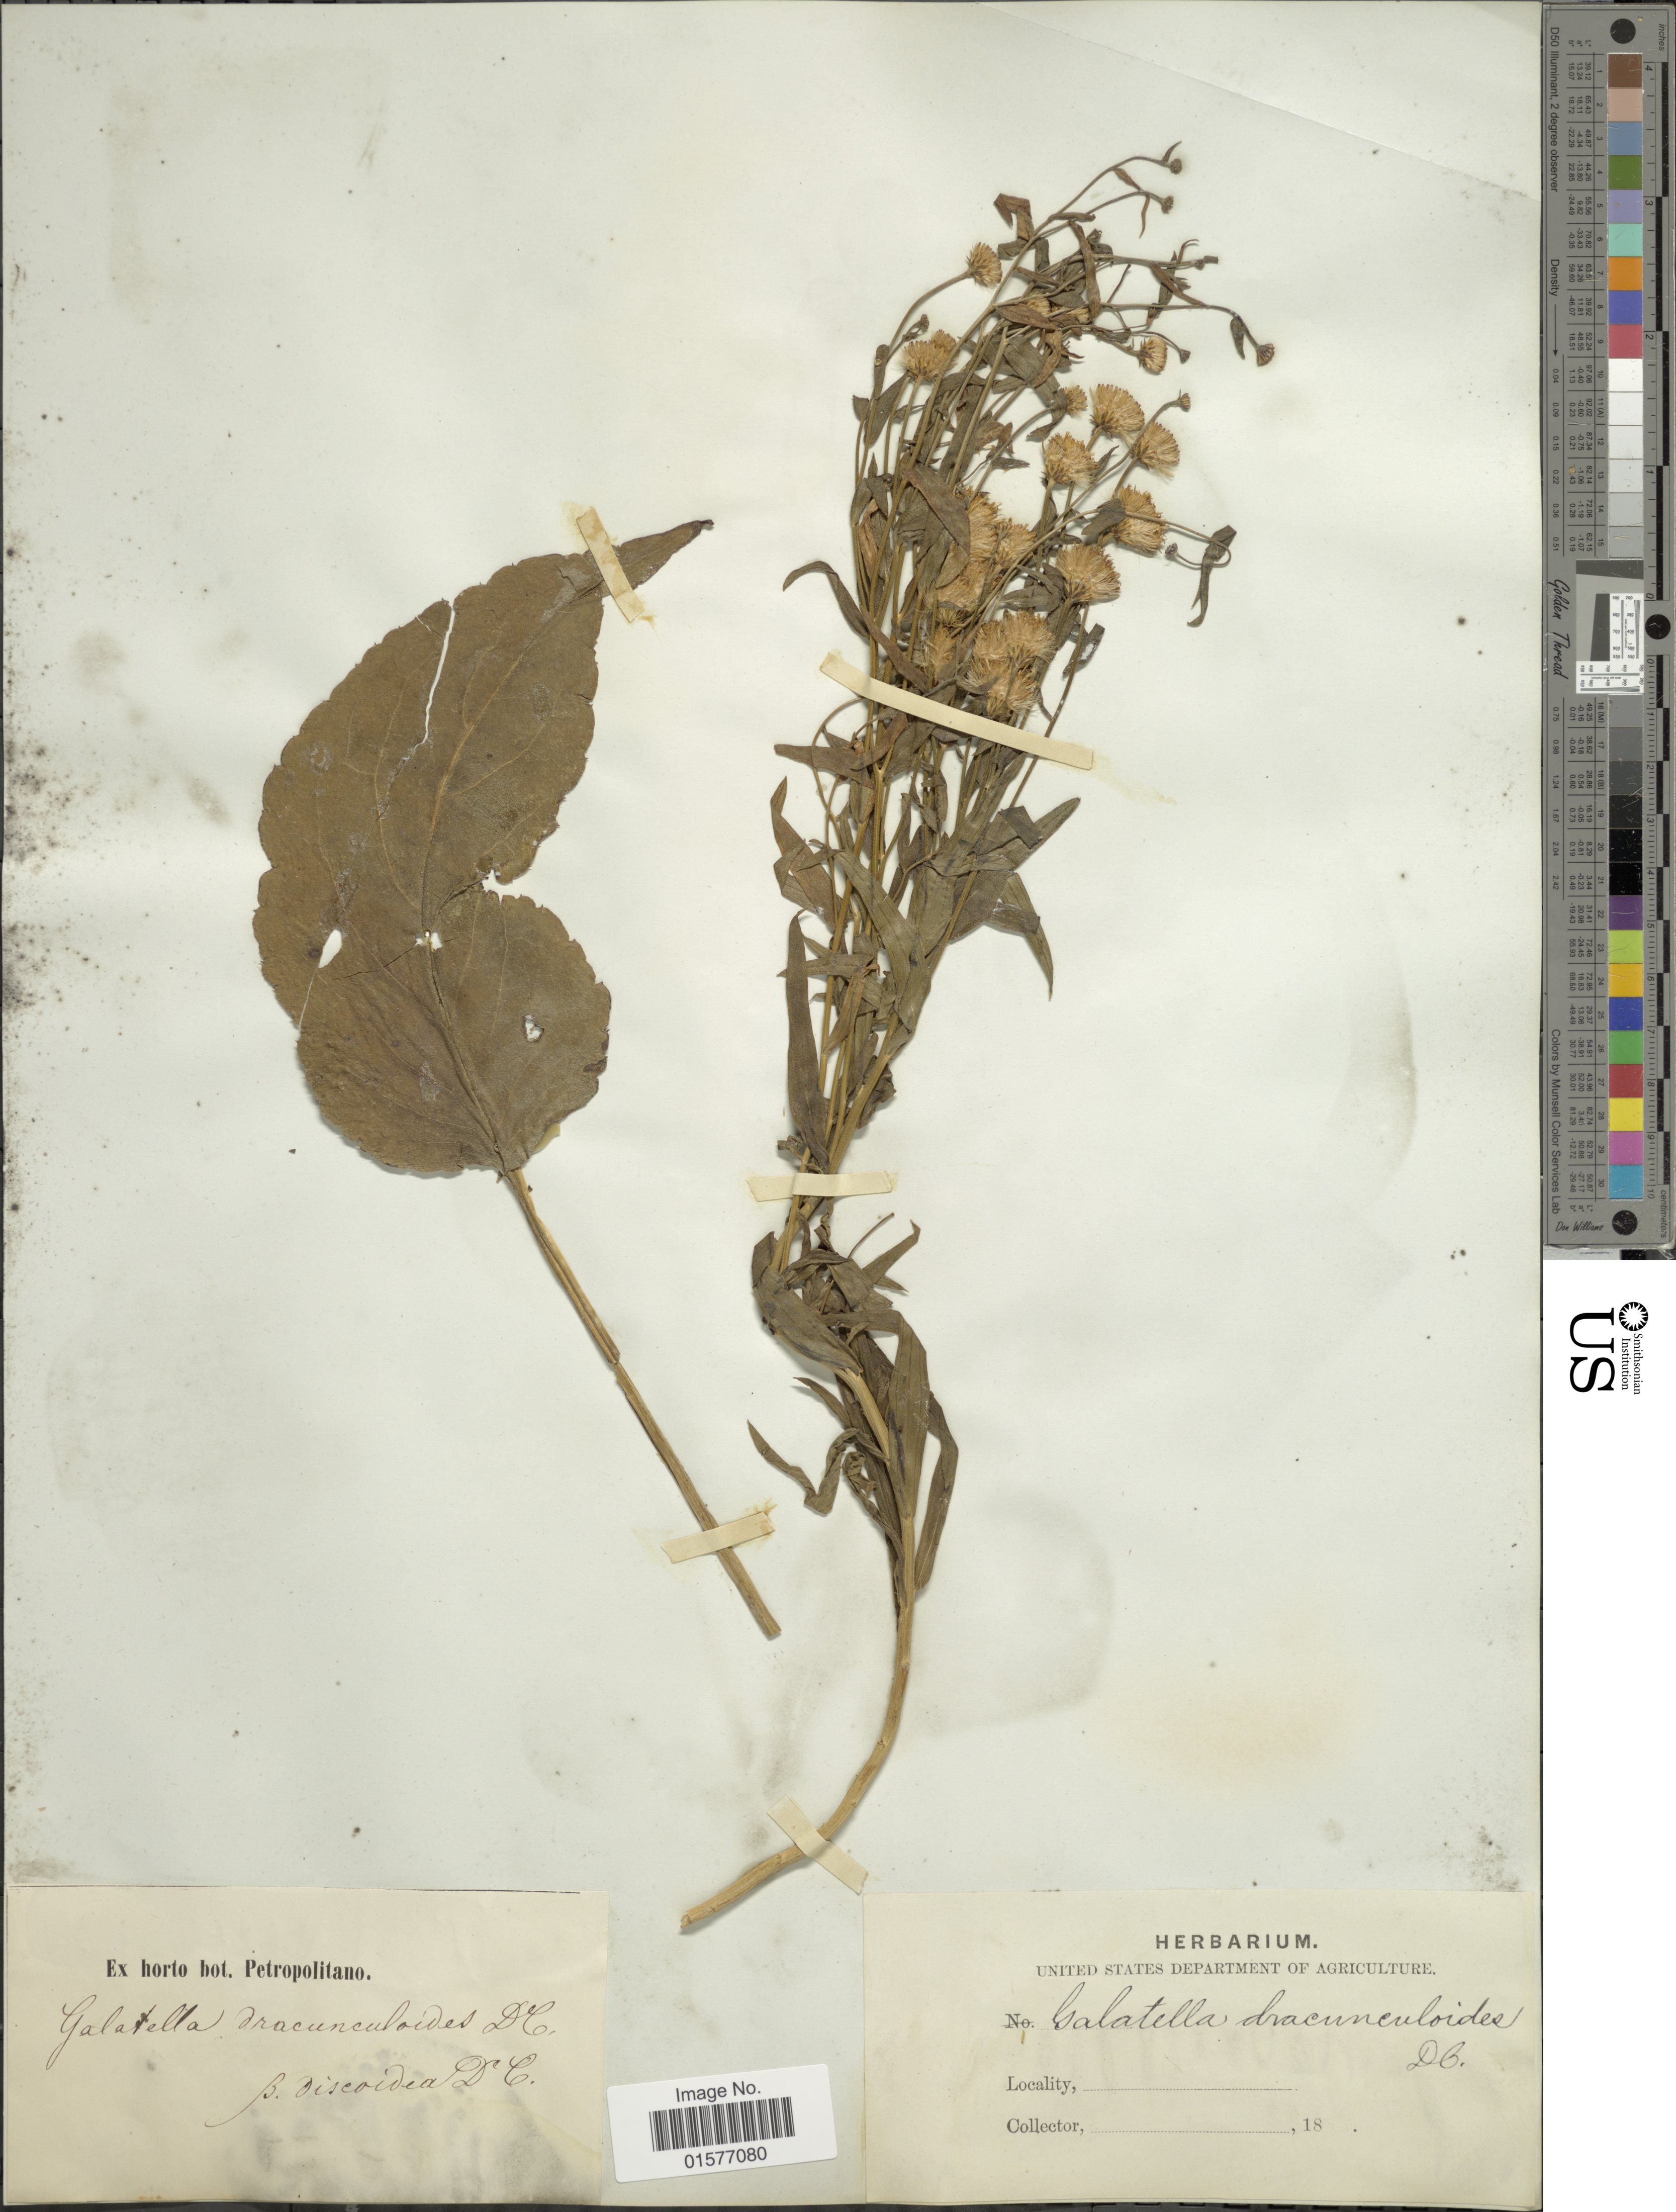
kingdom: Plantae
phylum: Tracheophyta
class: Magnoliopsida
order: Asterales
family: Asteraceae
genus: Galatella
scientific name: Galatella dracunculoides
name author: Nees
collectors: ex Horto Bot. Petropolitano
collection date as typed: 18